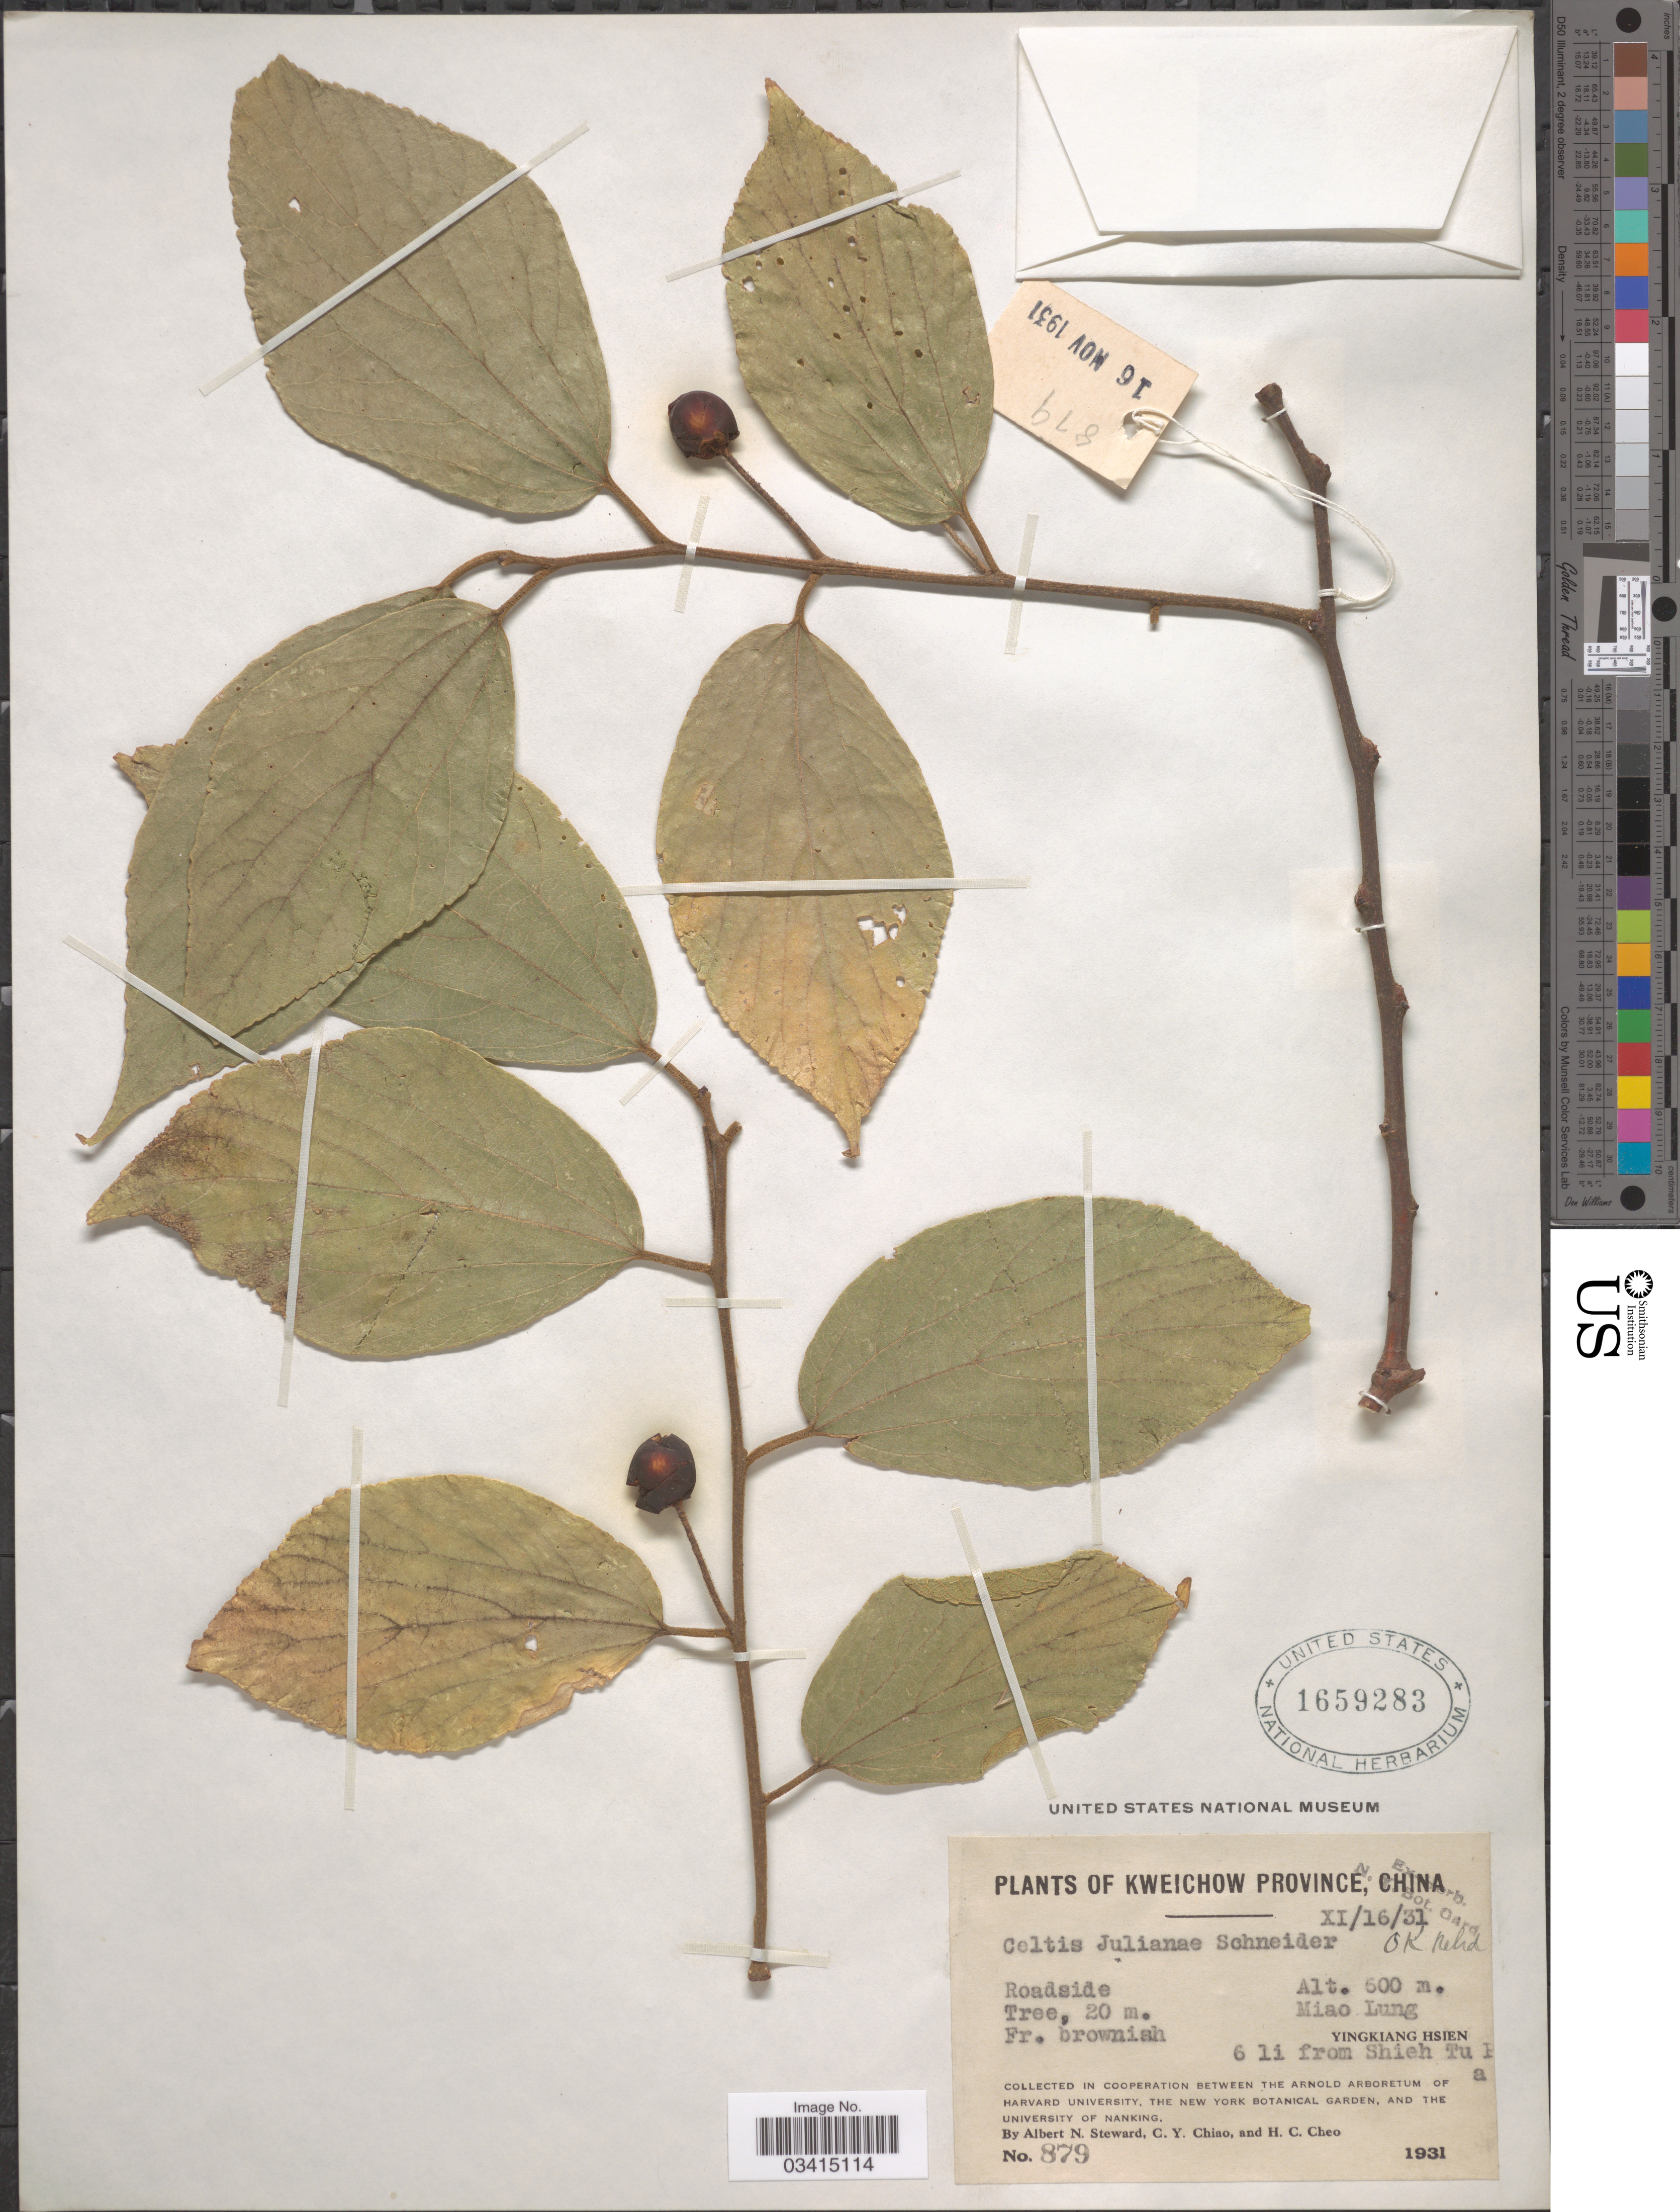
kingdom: Plantae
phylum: Tracheophyta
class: Magnoliopsida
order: Rosales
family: Cannabaceae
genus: Celtis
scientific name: Celtis julianae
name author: C.K. Schneid. in Sarg.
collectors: A. N. Steward, C. Y. Chiao & H. Cheo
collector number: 879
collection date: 1931-11-16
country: China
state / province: Guizhou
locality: Kweichow Province. Miao Lung. Yingkiang Hsien. 6 li from Shieh Tu Pa.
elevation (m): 600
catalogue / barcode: US 1659283